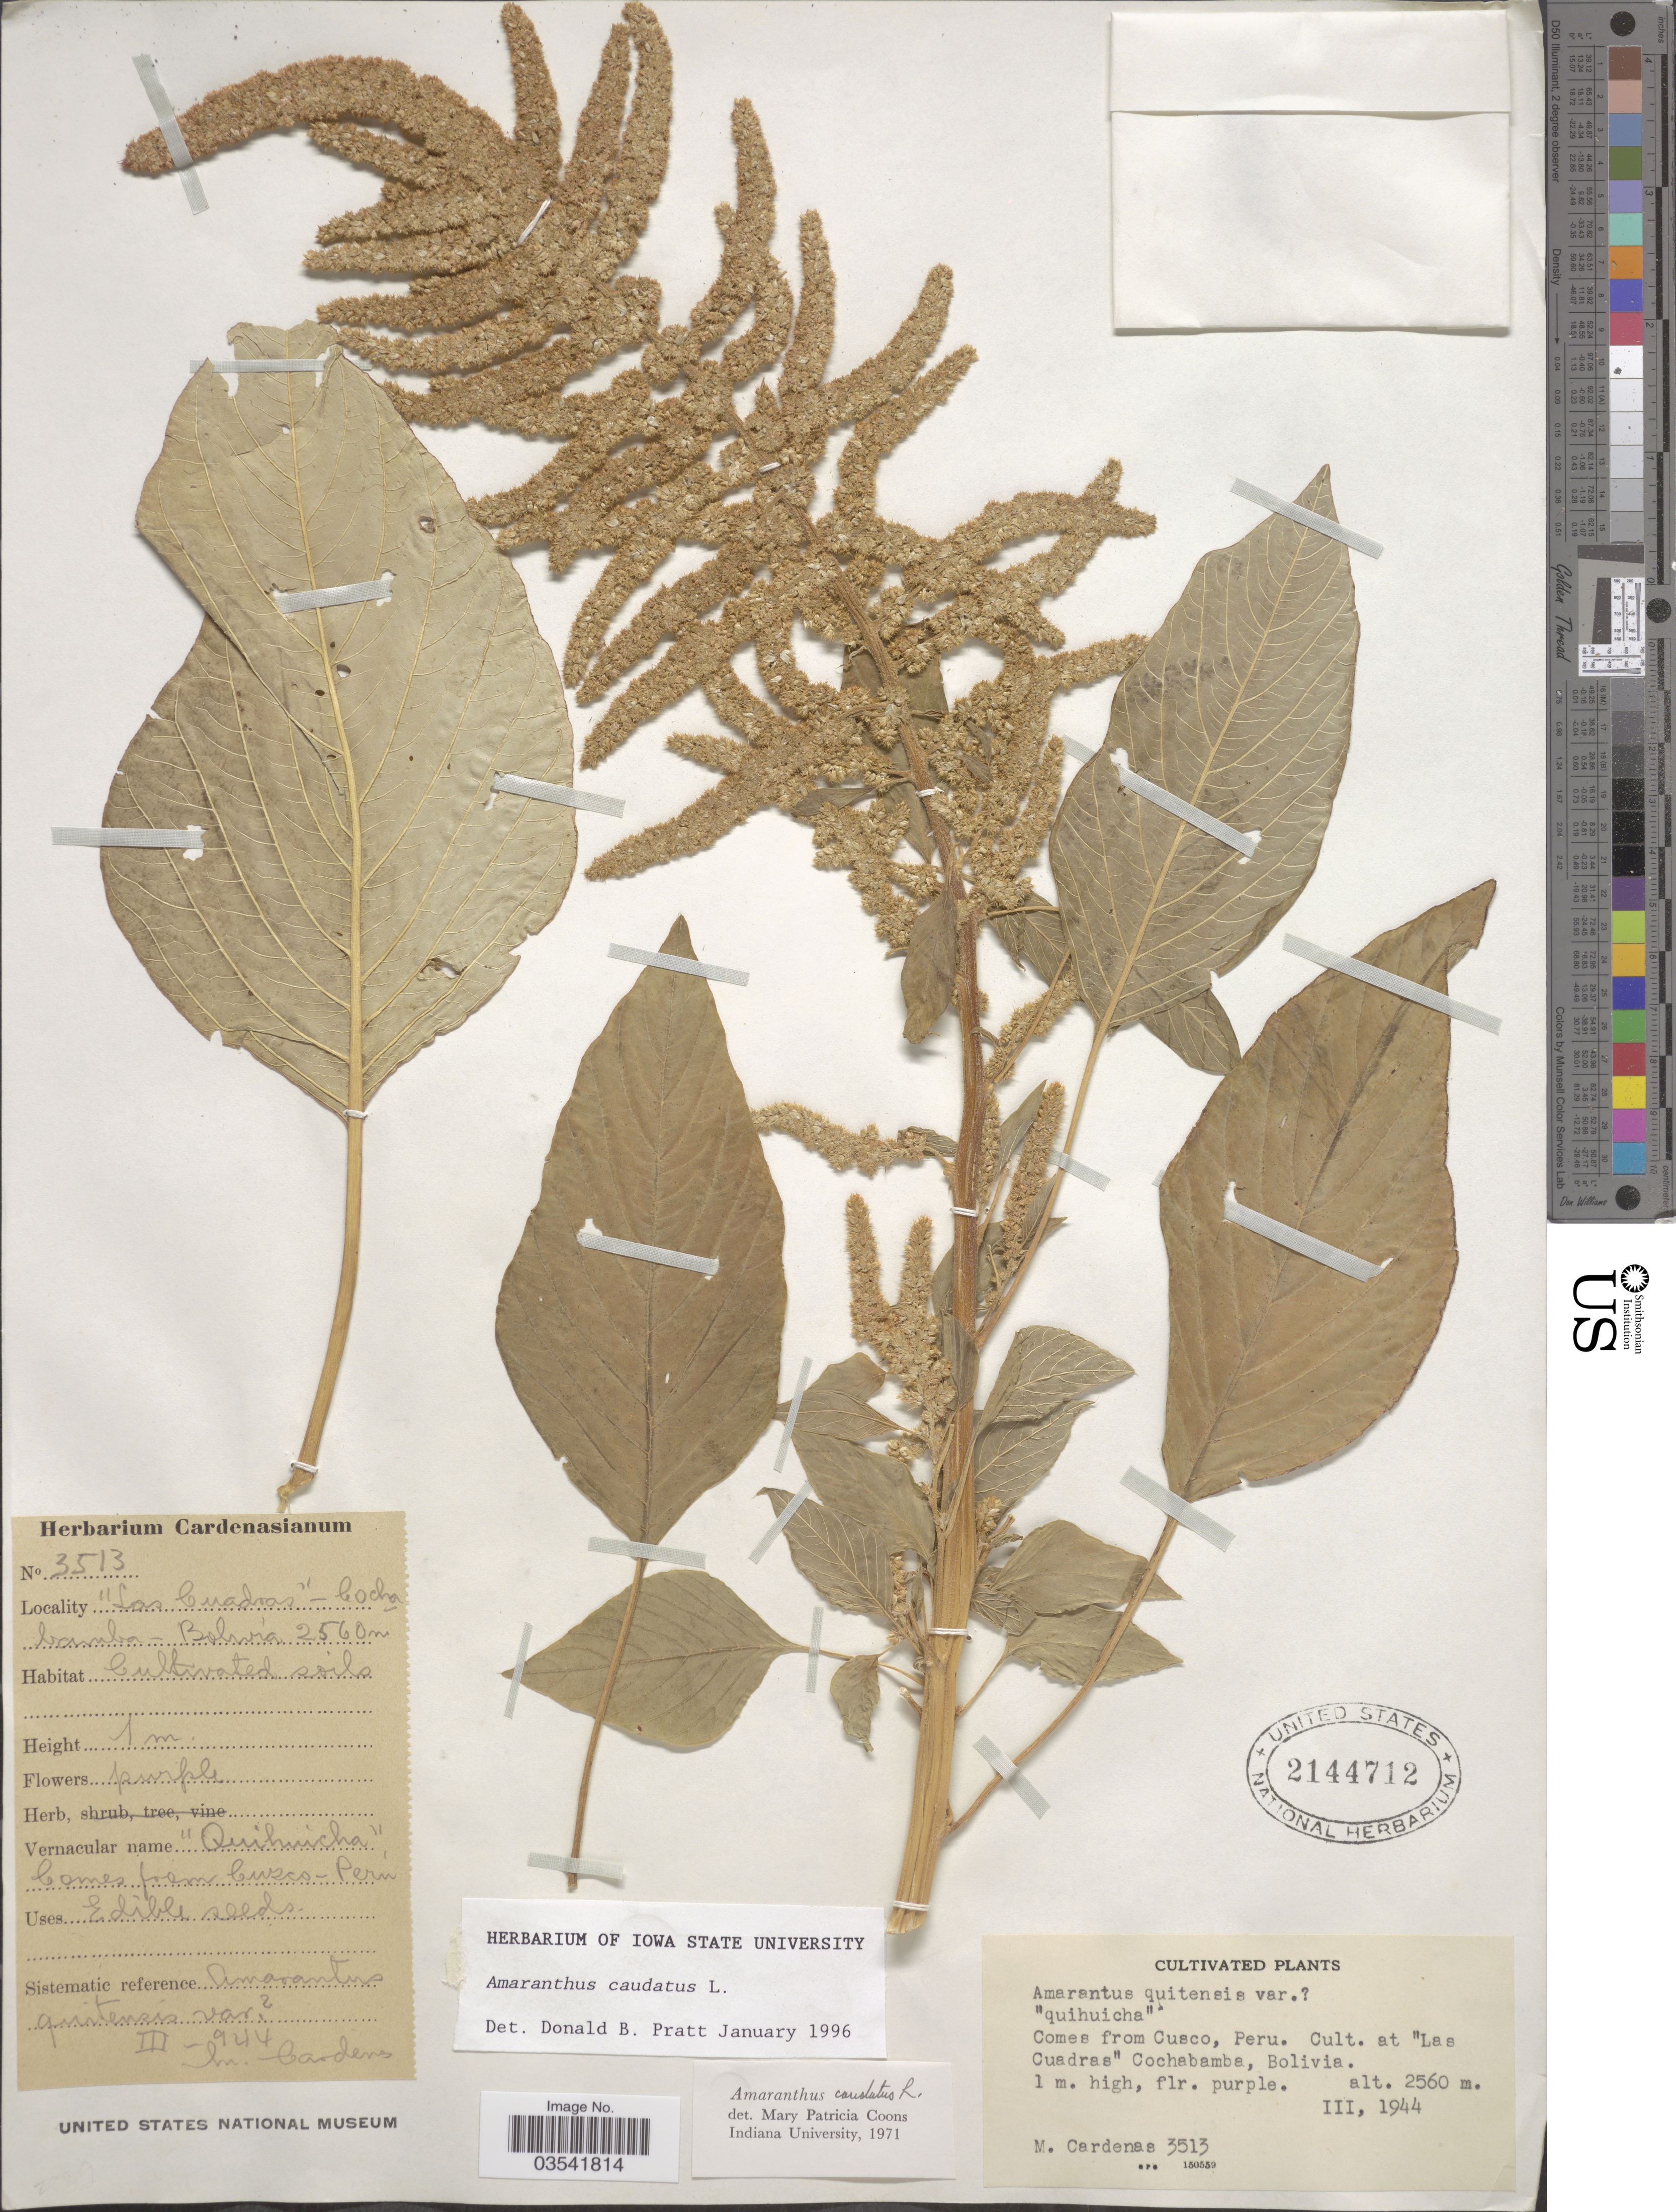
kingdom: Plantae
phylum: Tracheophyta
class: Magnoliopsida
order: Caryophyllales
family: Amaranthaceae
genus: Amaranthus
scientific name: Amaranthus caudatus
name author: L.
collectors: M. Cárdenas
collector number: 3513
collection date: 1944-03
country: Bolivia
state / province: Cochabamba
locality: Cult. at "Las Cuadras".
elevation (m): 2560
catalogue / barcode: US 2144712